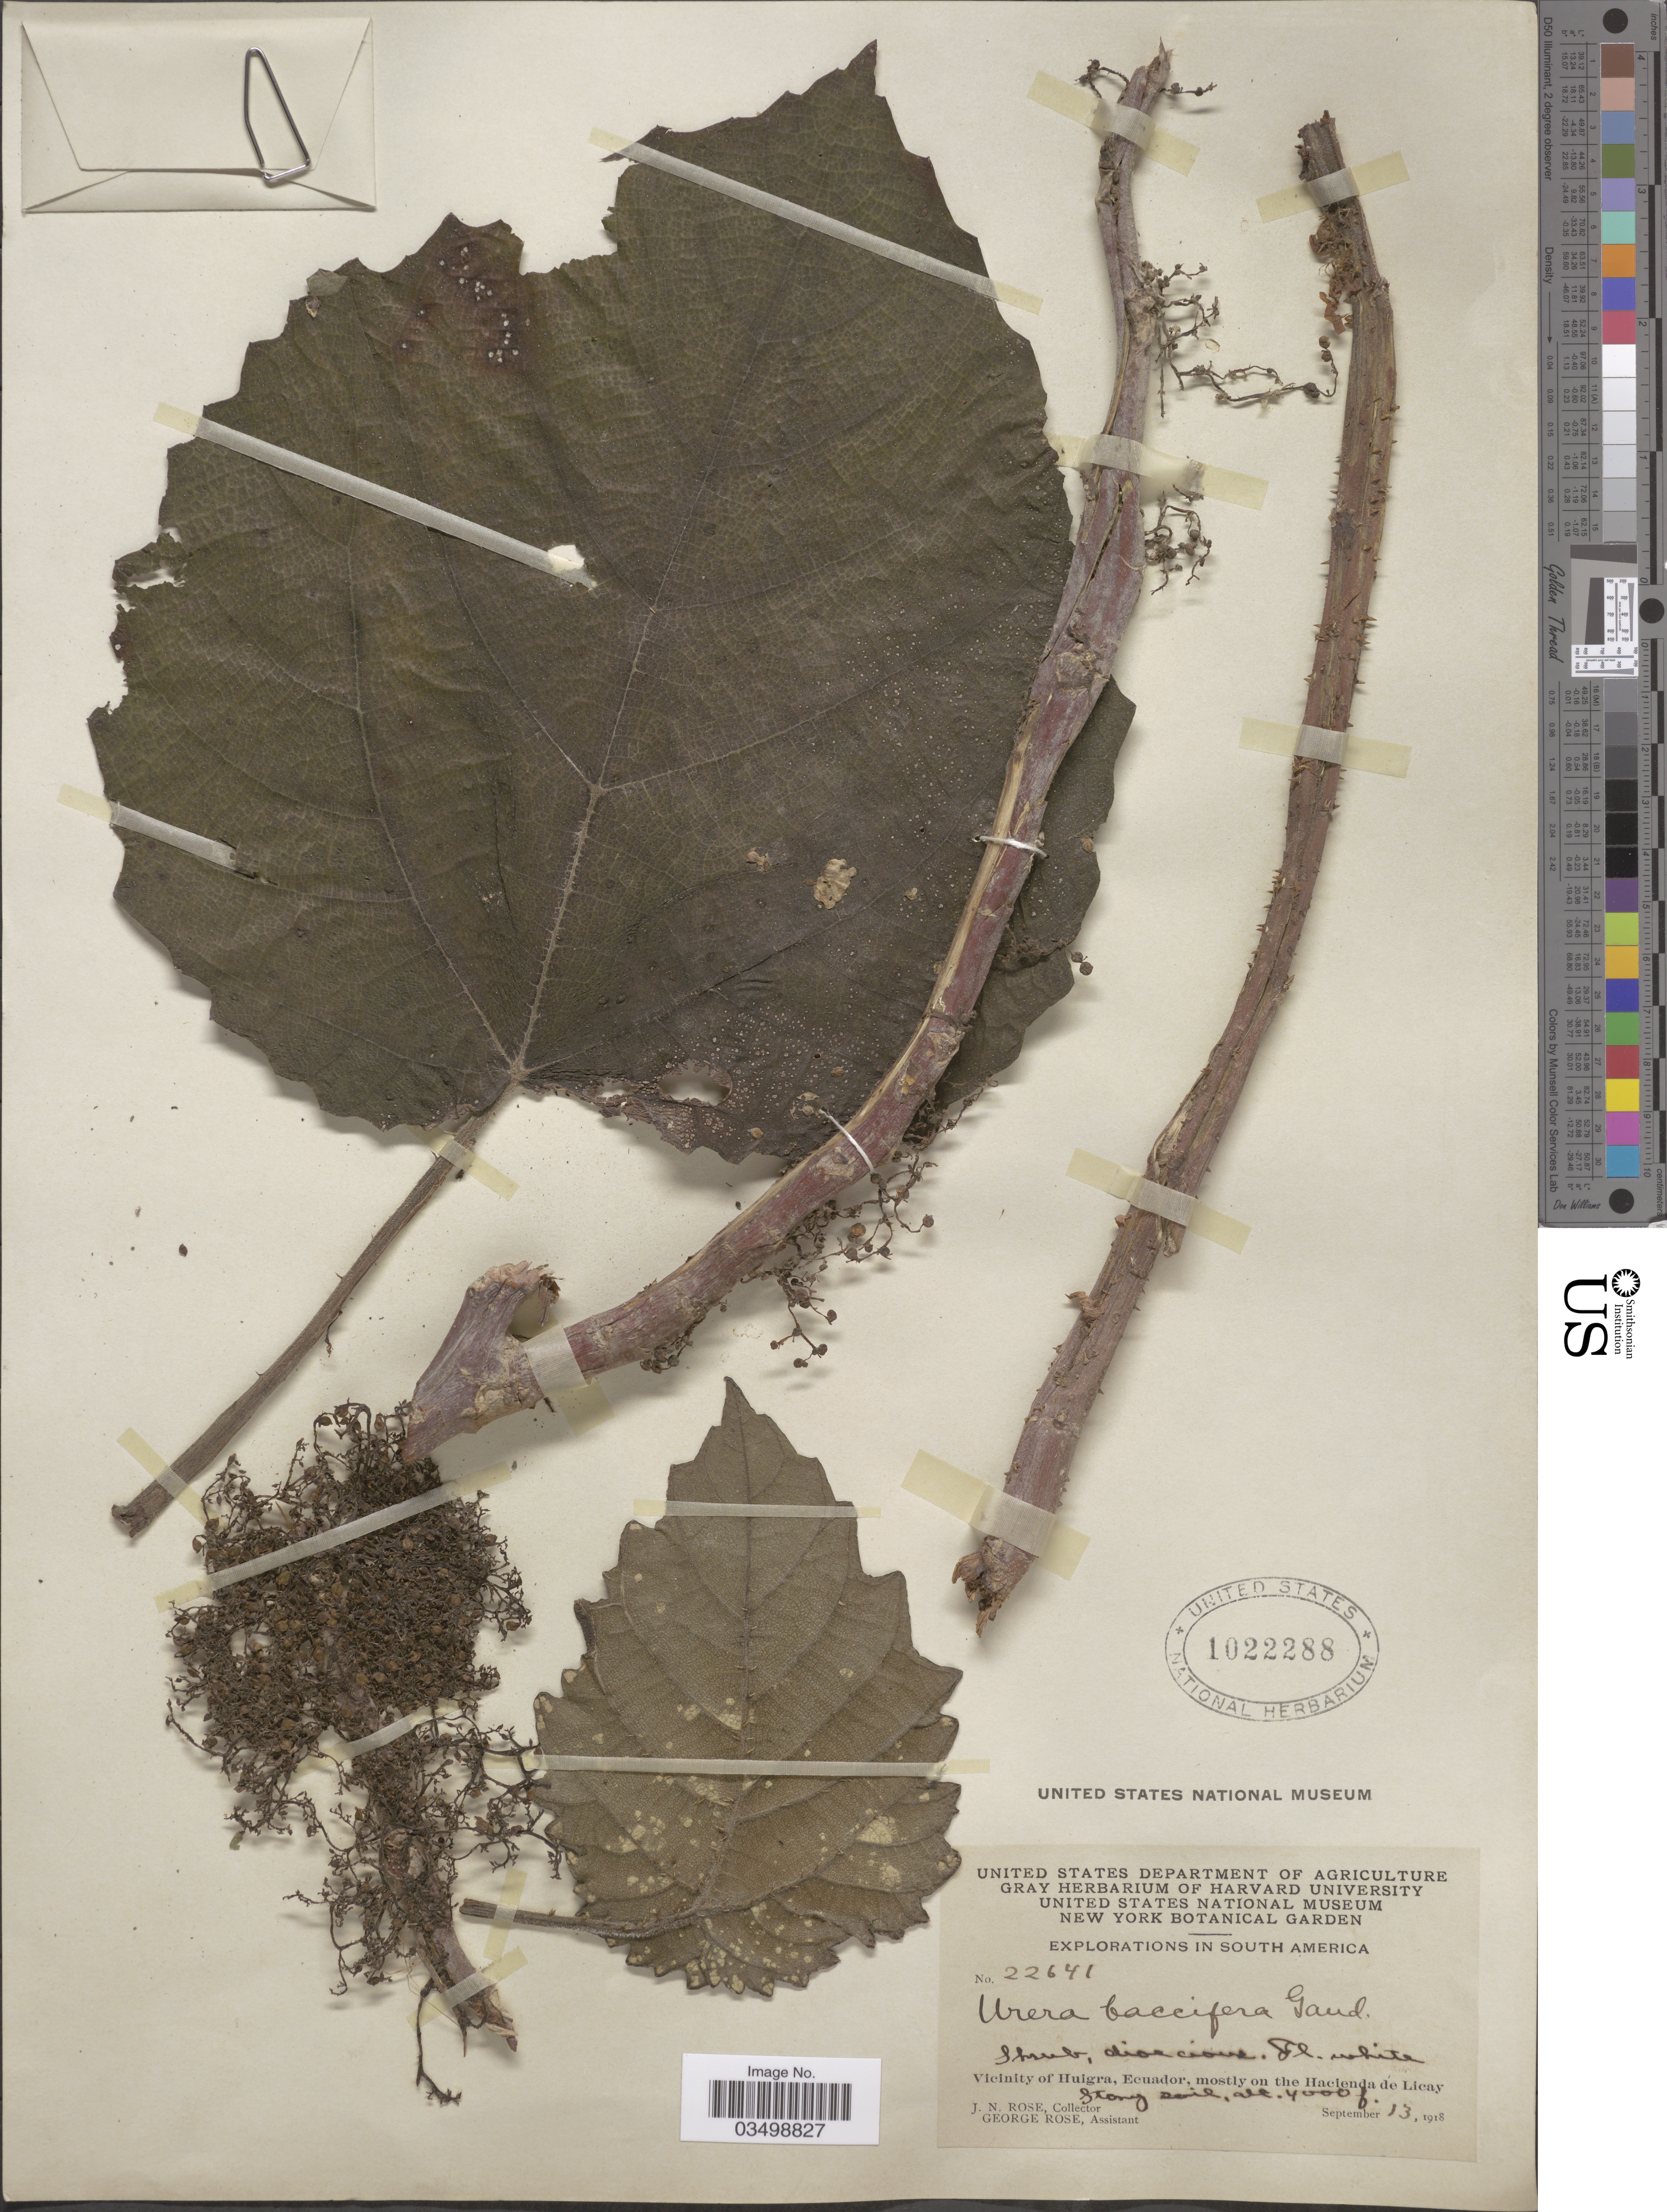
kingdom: Plantae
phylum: Tracheophyta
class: Magnoliopsida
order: Rosales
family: Urticaceae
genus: Urera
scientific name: Urera baccifera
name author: (L.) Gaudich. ex Wedd.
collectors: J. N. Rose & G. Rose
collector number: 22641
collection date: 1918-09-13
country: Ecuador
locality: Vicinity of Huigra, mostly on the Hacienda de Licay.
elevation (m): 1219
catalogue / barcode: US 1022288